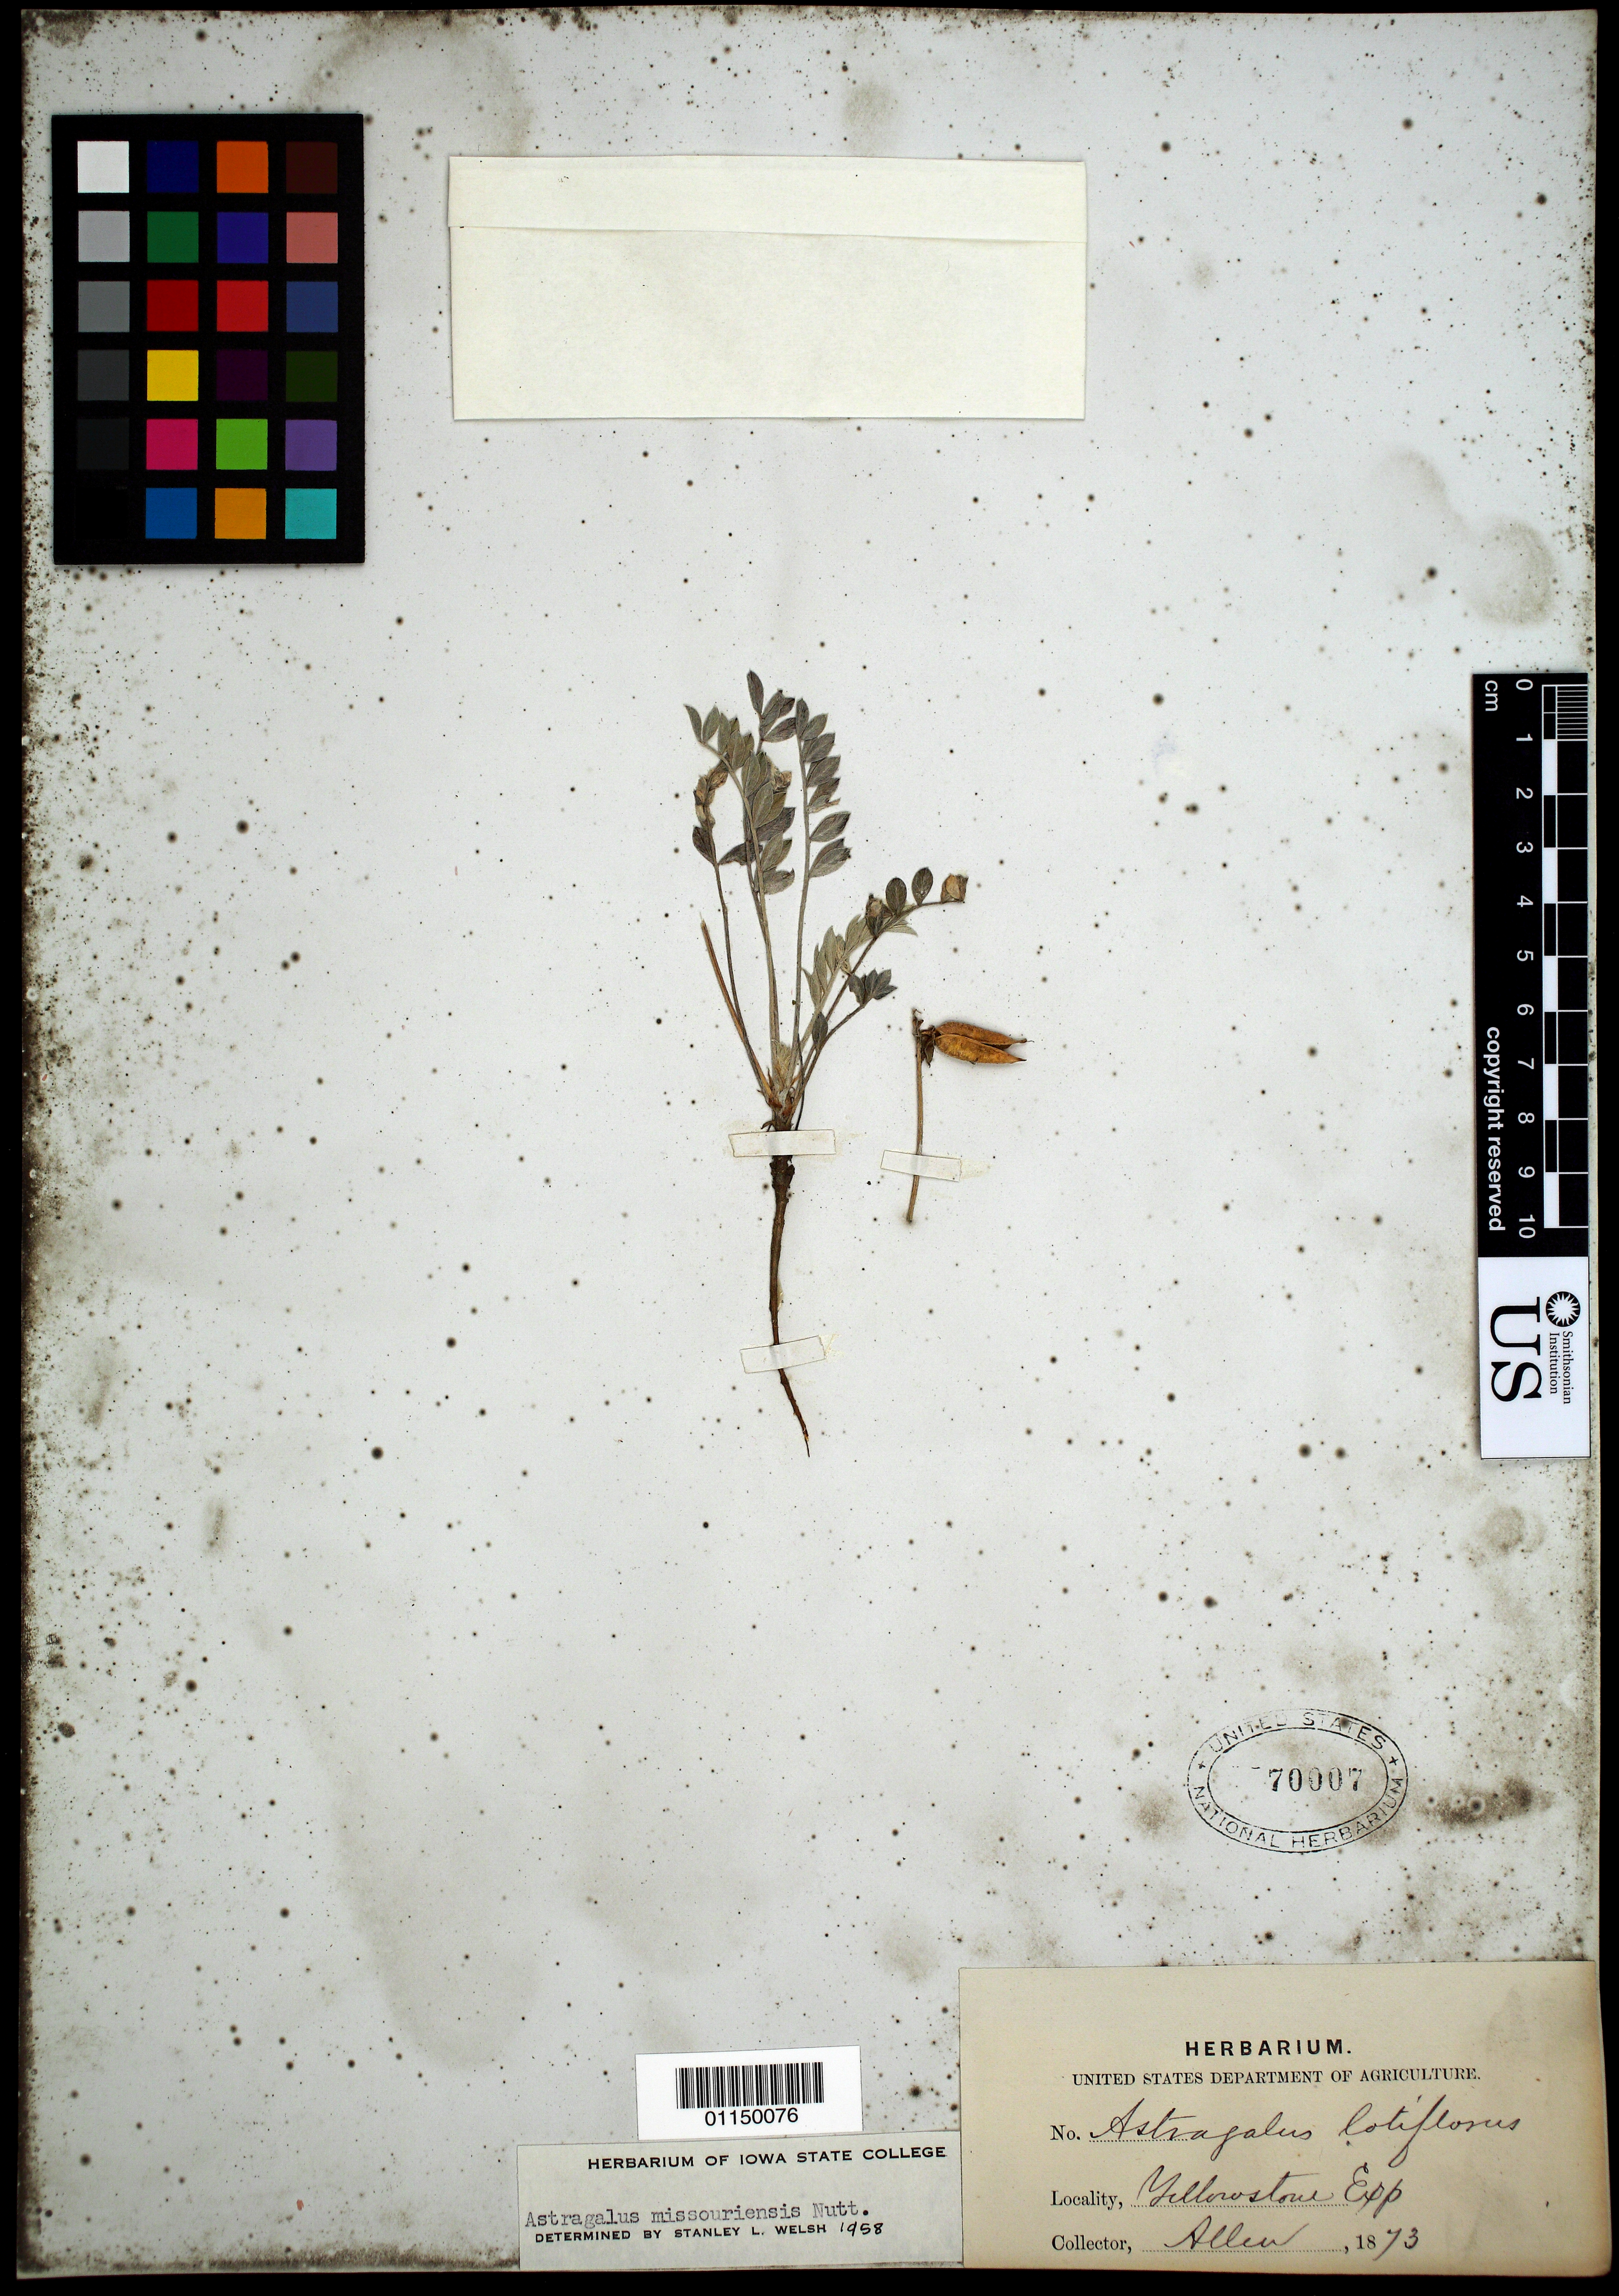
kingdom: Plantae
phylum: Tracheophyta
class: Magnoliopsida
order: Fabales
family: Fabaceae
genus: Astragalus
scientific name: Astragalus missouriensis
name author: Nutt.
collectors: -- Allen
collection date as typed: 1873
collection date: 1873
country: United States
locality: Yellowstone Exp.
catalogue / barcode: US 70007